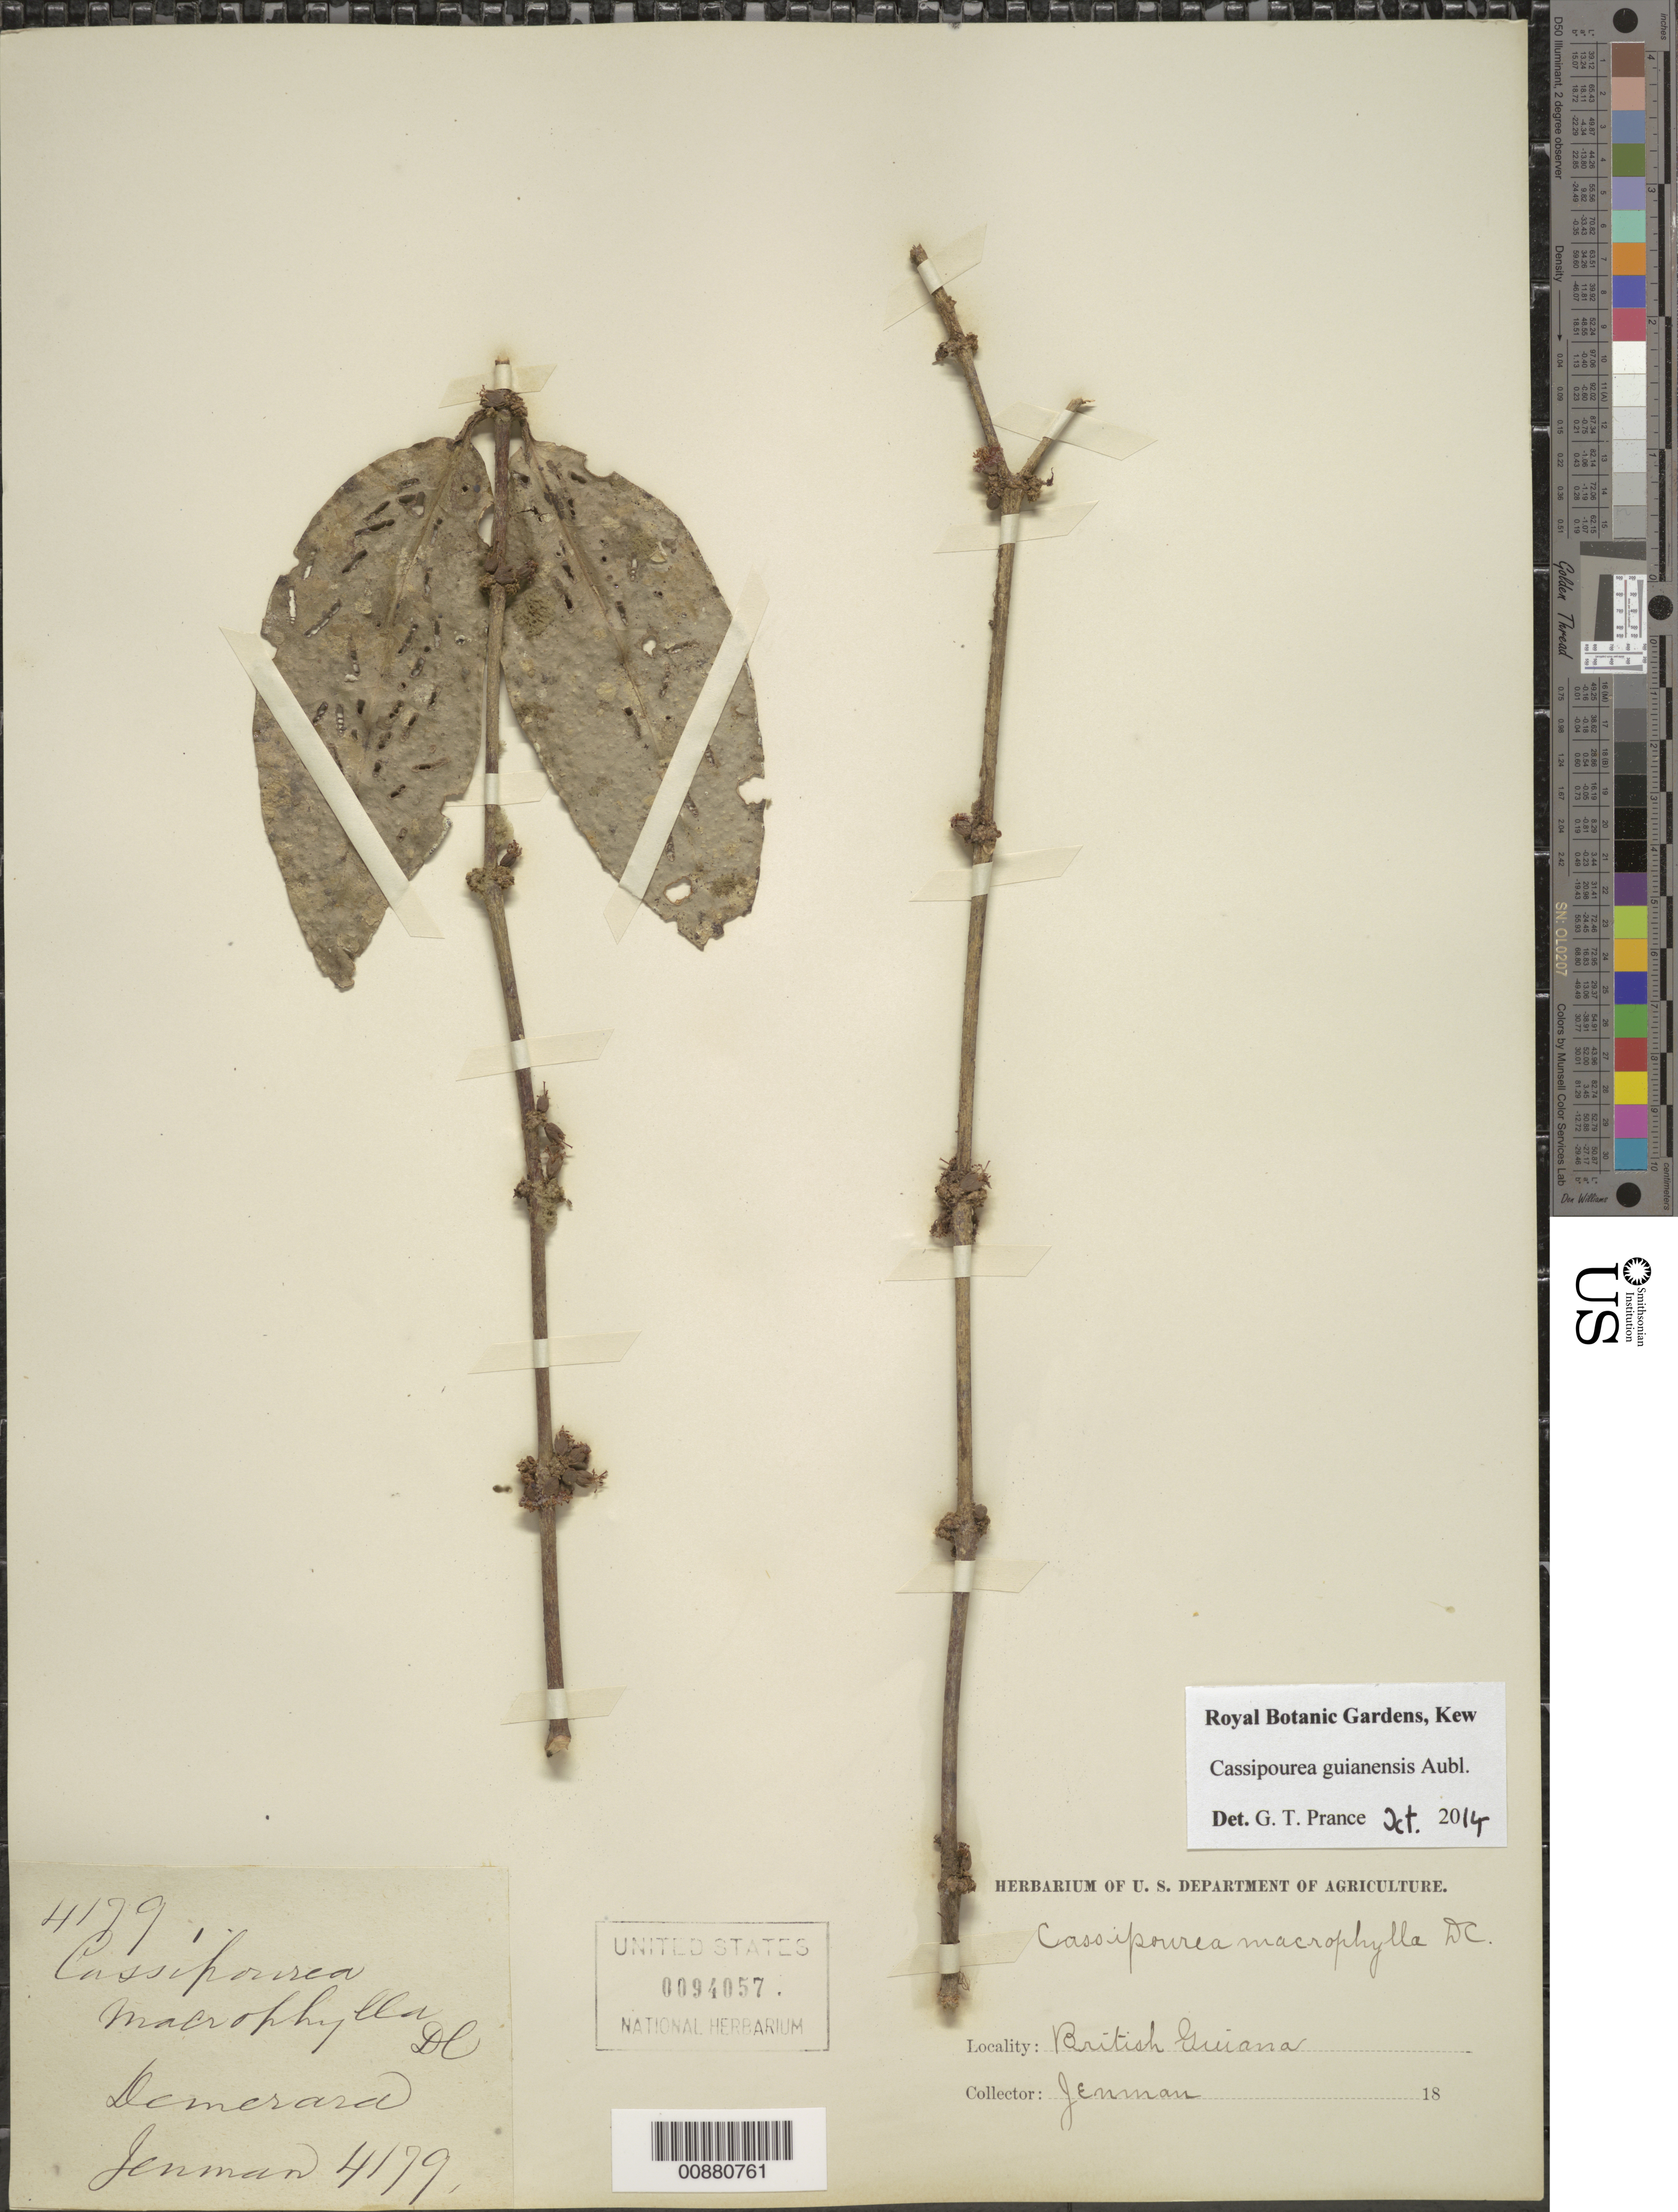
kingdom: Plantae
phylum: Tracheophyta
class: Magnoliopsida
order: Malpighiales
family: Rhizophoraceae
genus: Cassipourea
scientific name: Cassipourea guianensis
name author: Aubl.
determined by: Prance, G. T.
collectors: G. S. Jenman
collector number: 4179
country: Guyana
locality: Demerara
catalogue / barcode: US 94057